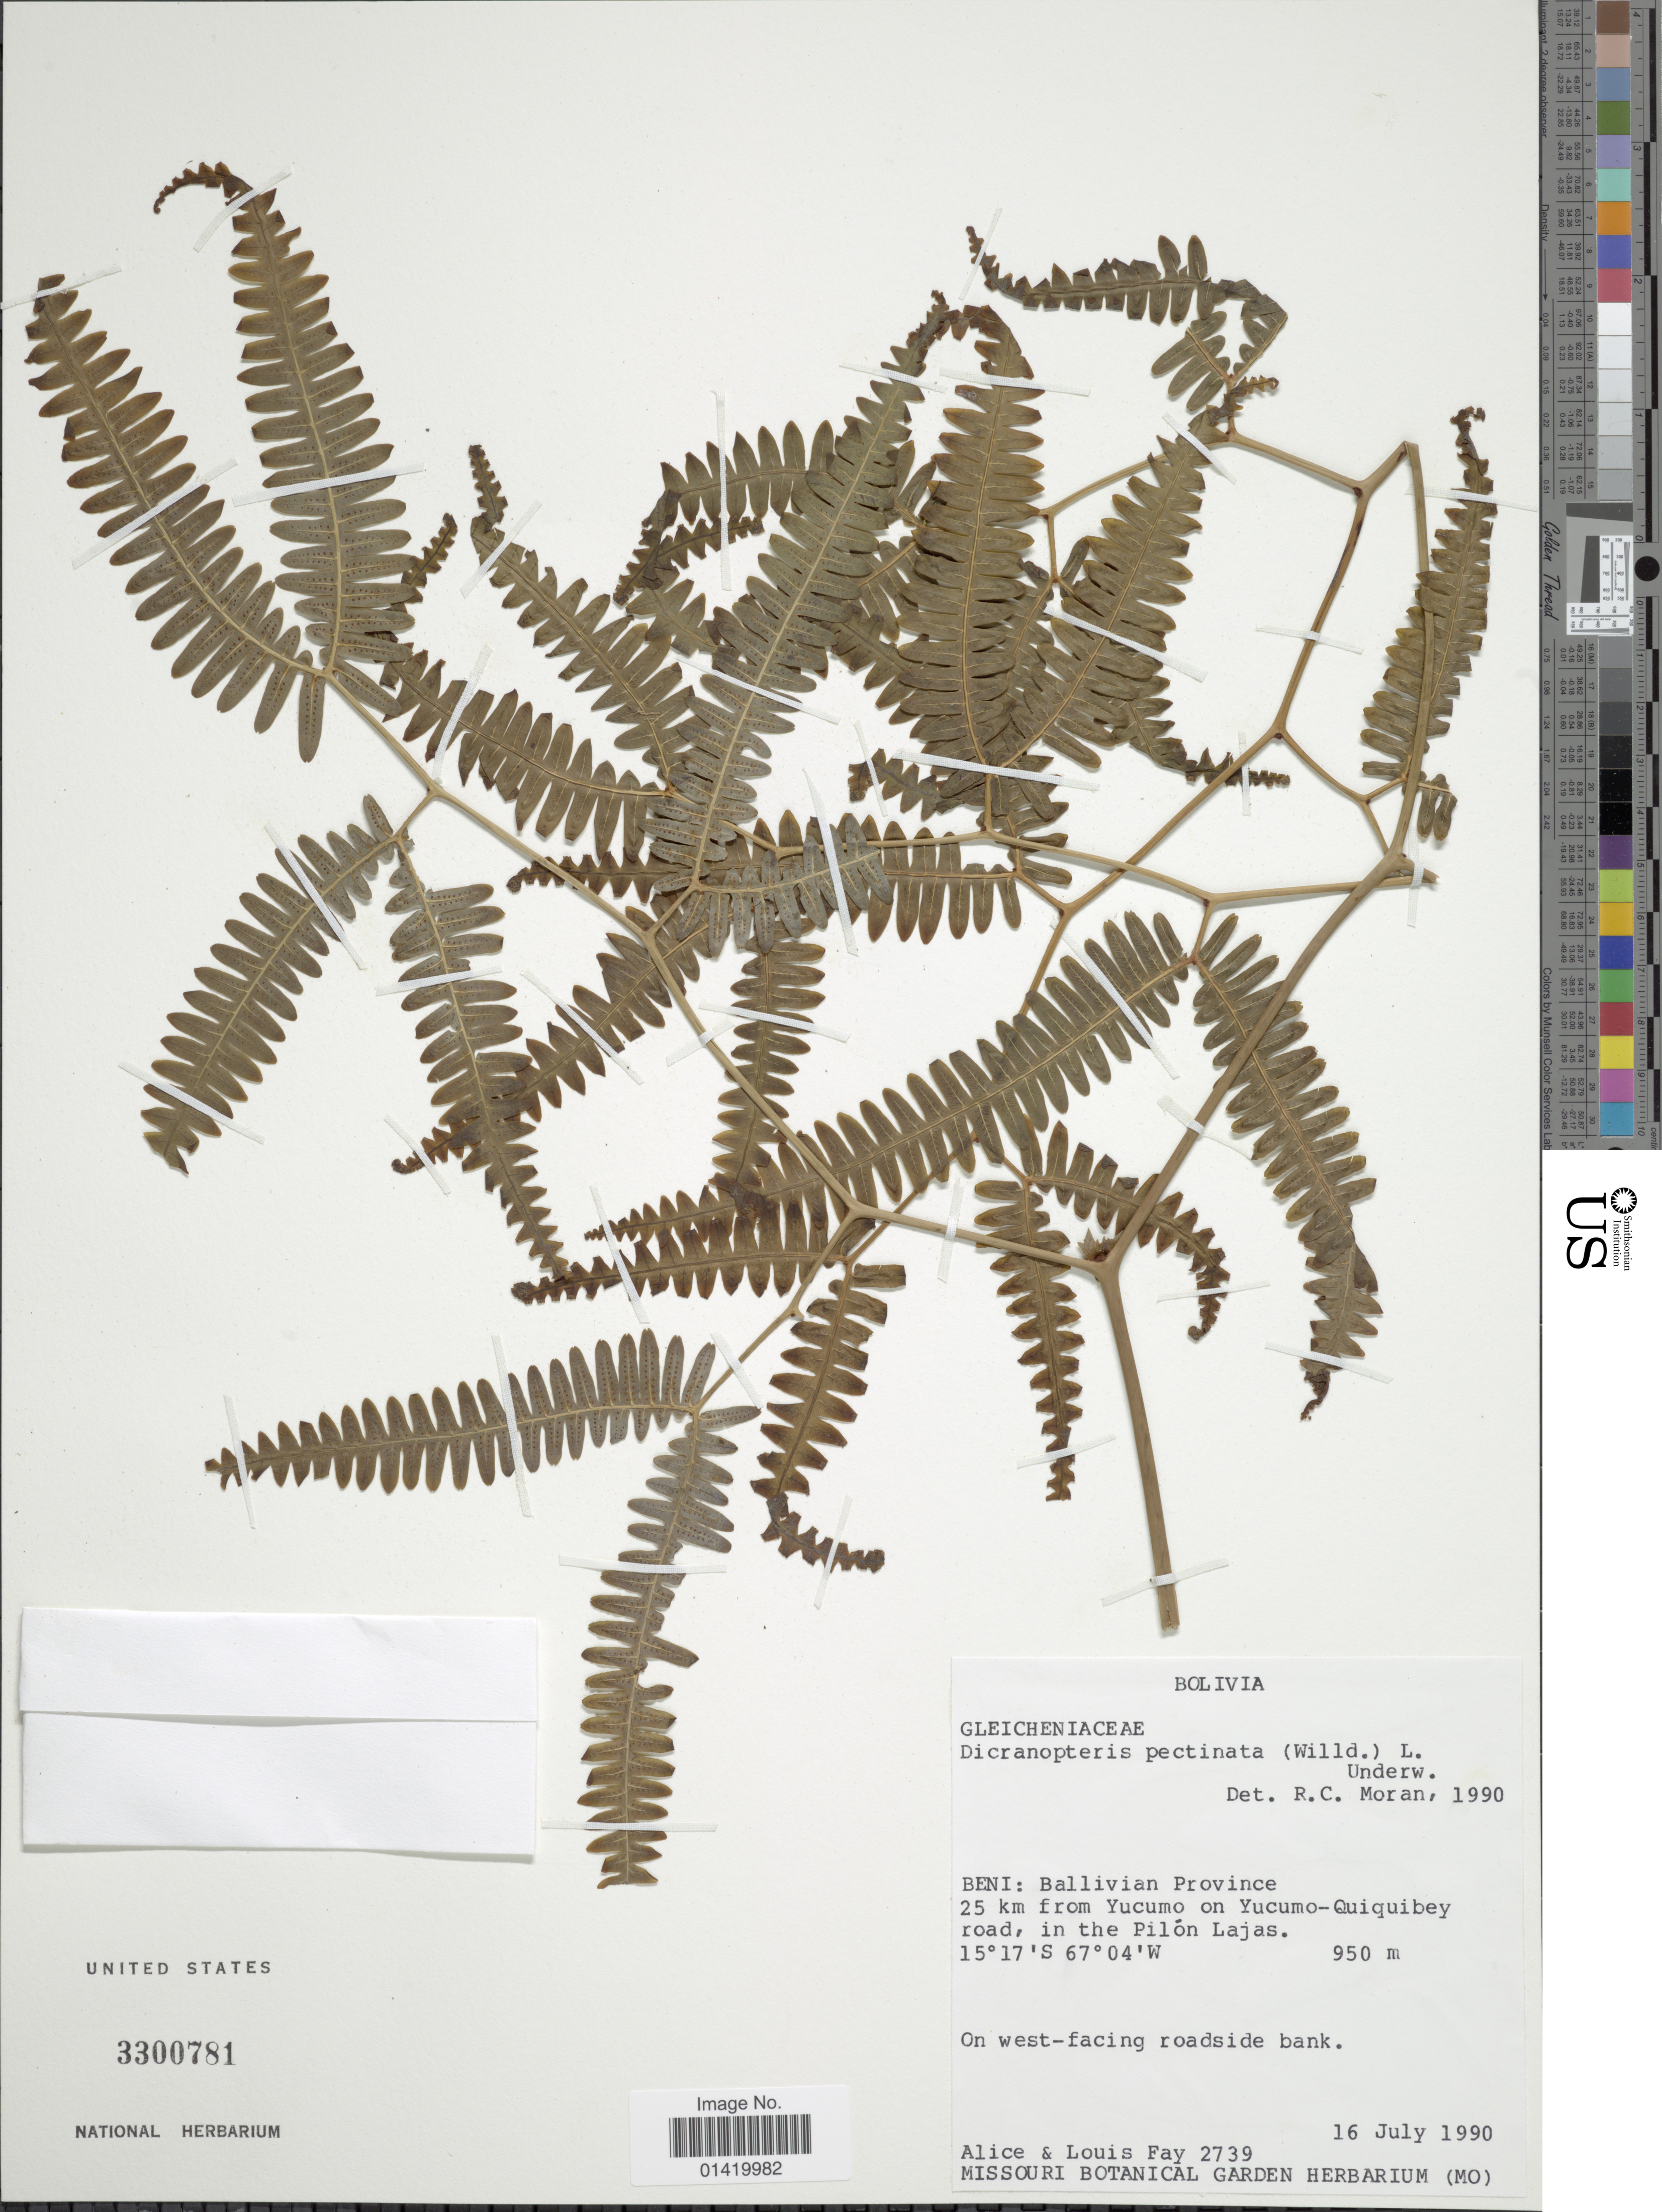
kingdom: Plantae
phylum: Tracheophyta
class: Polypodiopsida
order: Gleicheniales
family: Gleicheniaceae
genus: Gleichenella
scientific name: Gleichenella pectinata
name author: (Willd.) Ching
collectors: A. Fay & L. Fay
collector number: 2739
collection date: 1990-07-16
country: Bolivia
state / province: Beni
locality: Ballivian Province 25 km from Yucumo on Yucumo-Quiquibey road, in the Pilón Lajas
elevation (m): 950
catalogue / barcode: US 3300781